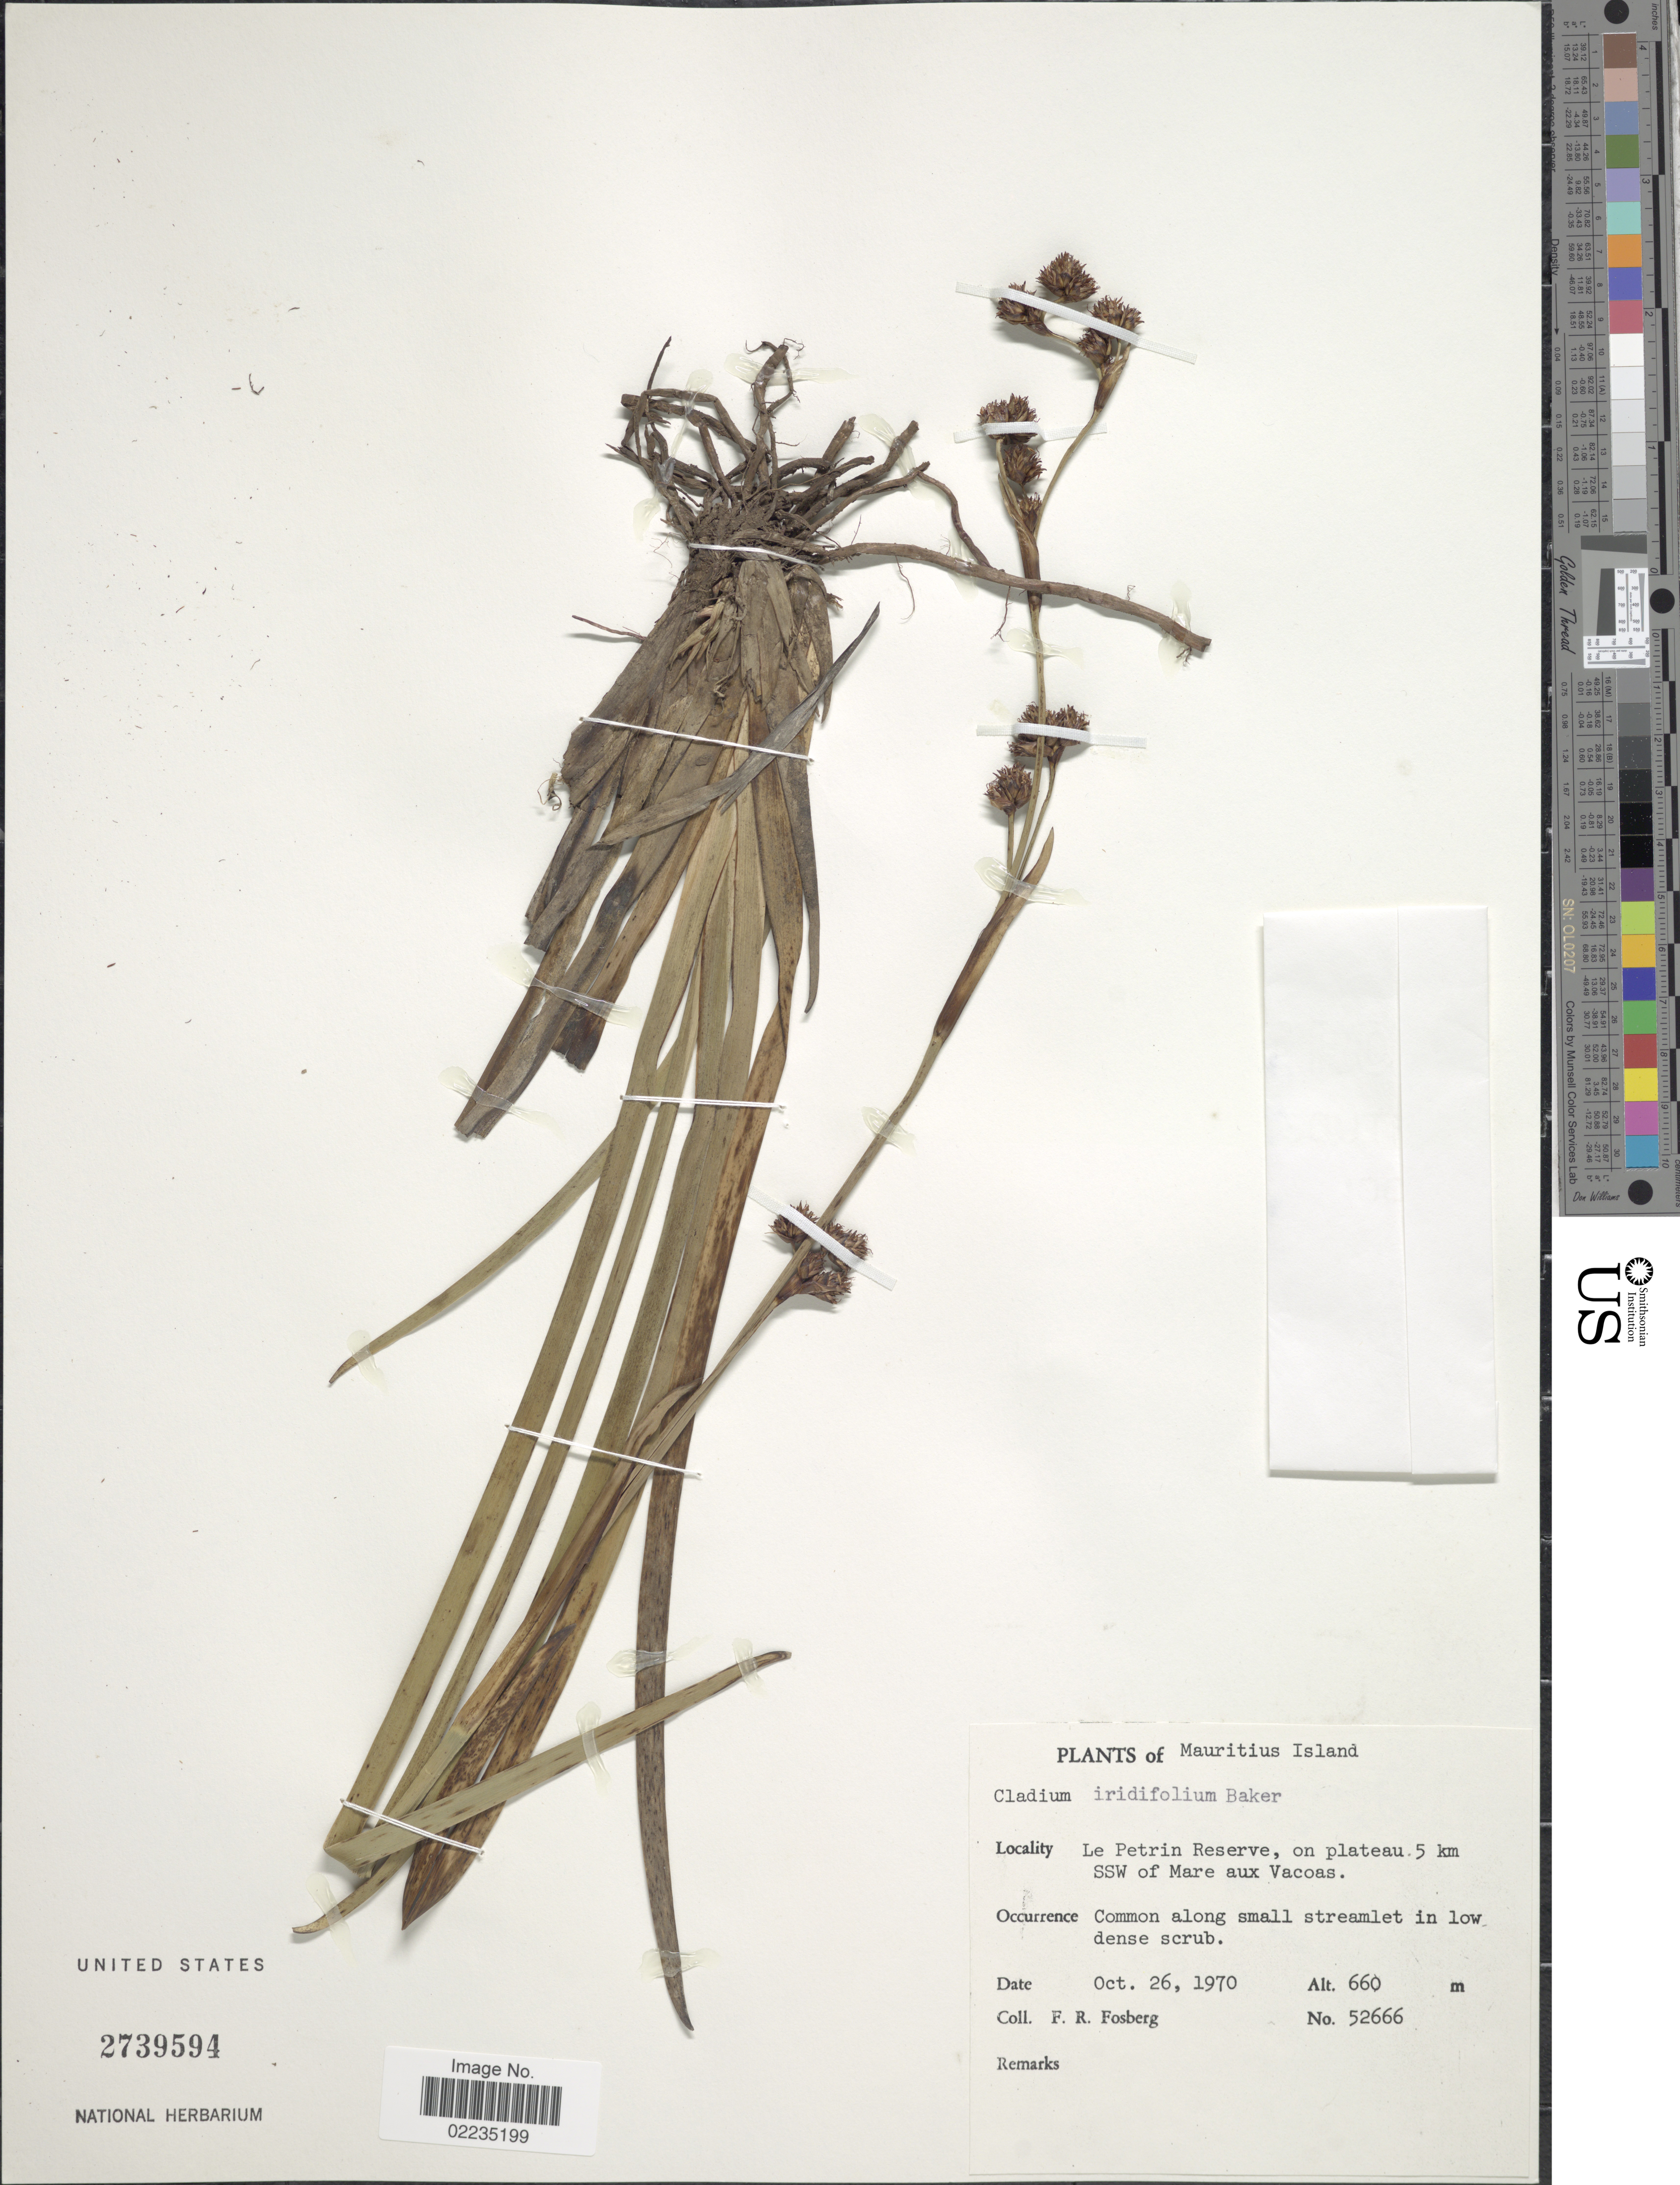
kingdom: Plantae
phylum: Tracheophyta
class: Liliopsida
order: Poales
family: Cyperaceae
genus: Machaerina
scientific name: Machaerina iridifolia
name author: (Bory) T. Koyama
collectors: F. R. Fosberg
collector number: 52666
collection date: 1970-10-26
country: Mauritius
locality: Mauritius Island, Le Petrin Reserve, on plateau 5 km SSW of Mare aux Vacoas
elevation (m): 660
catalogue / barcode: US 2739594